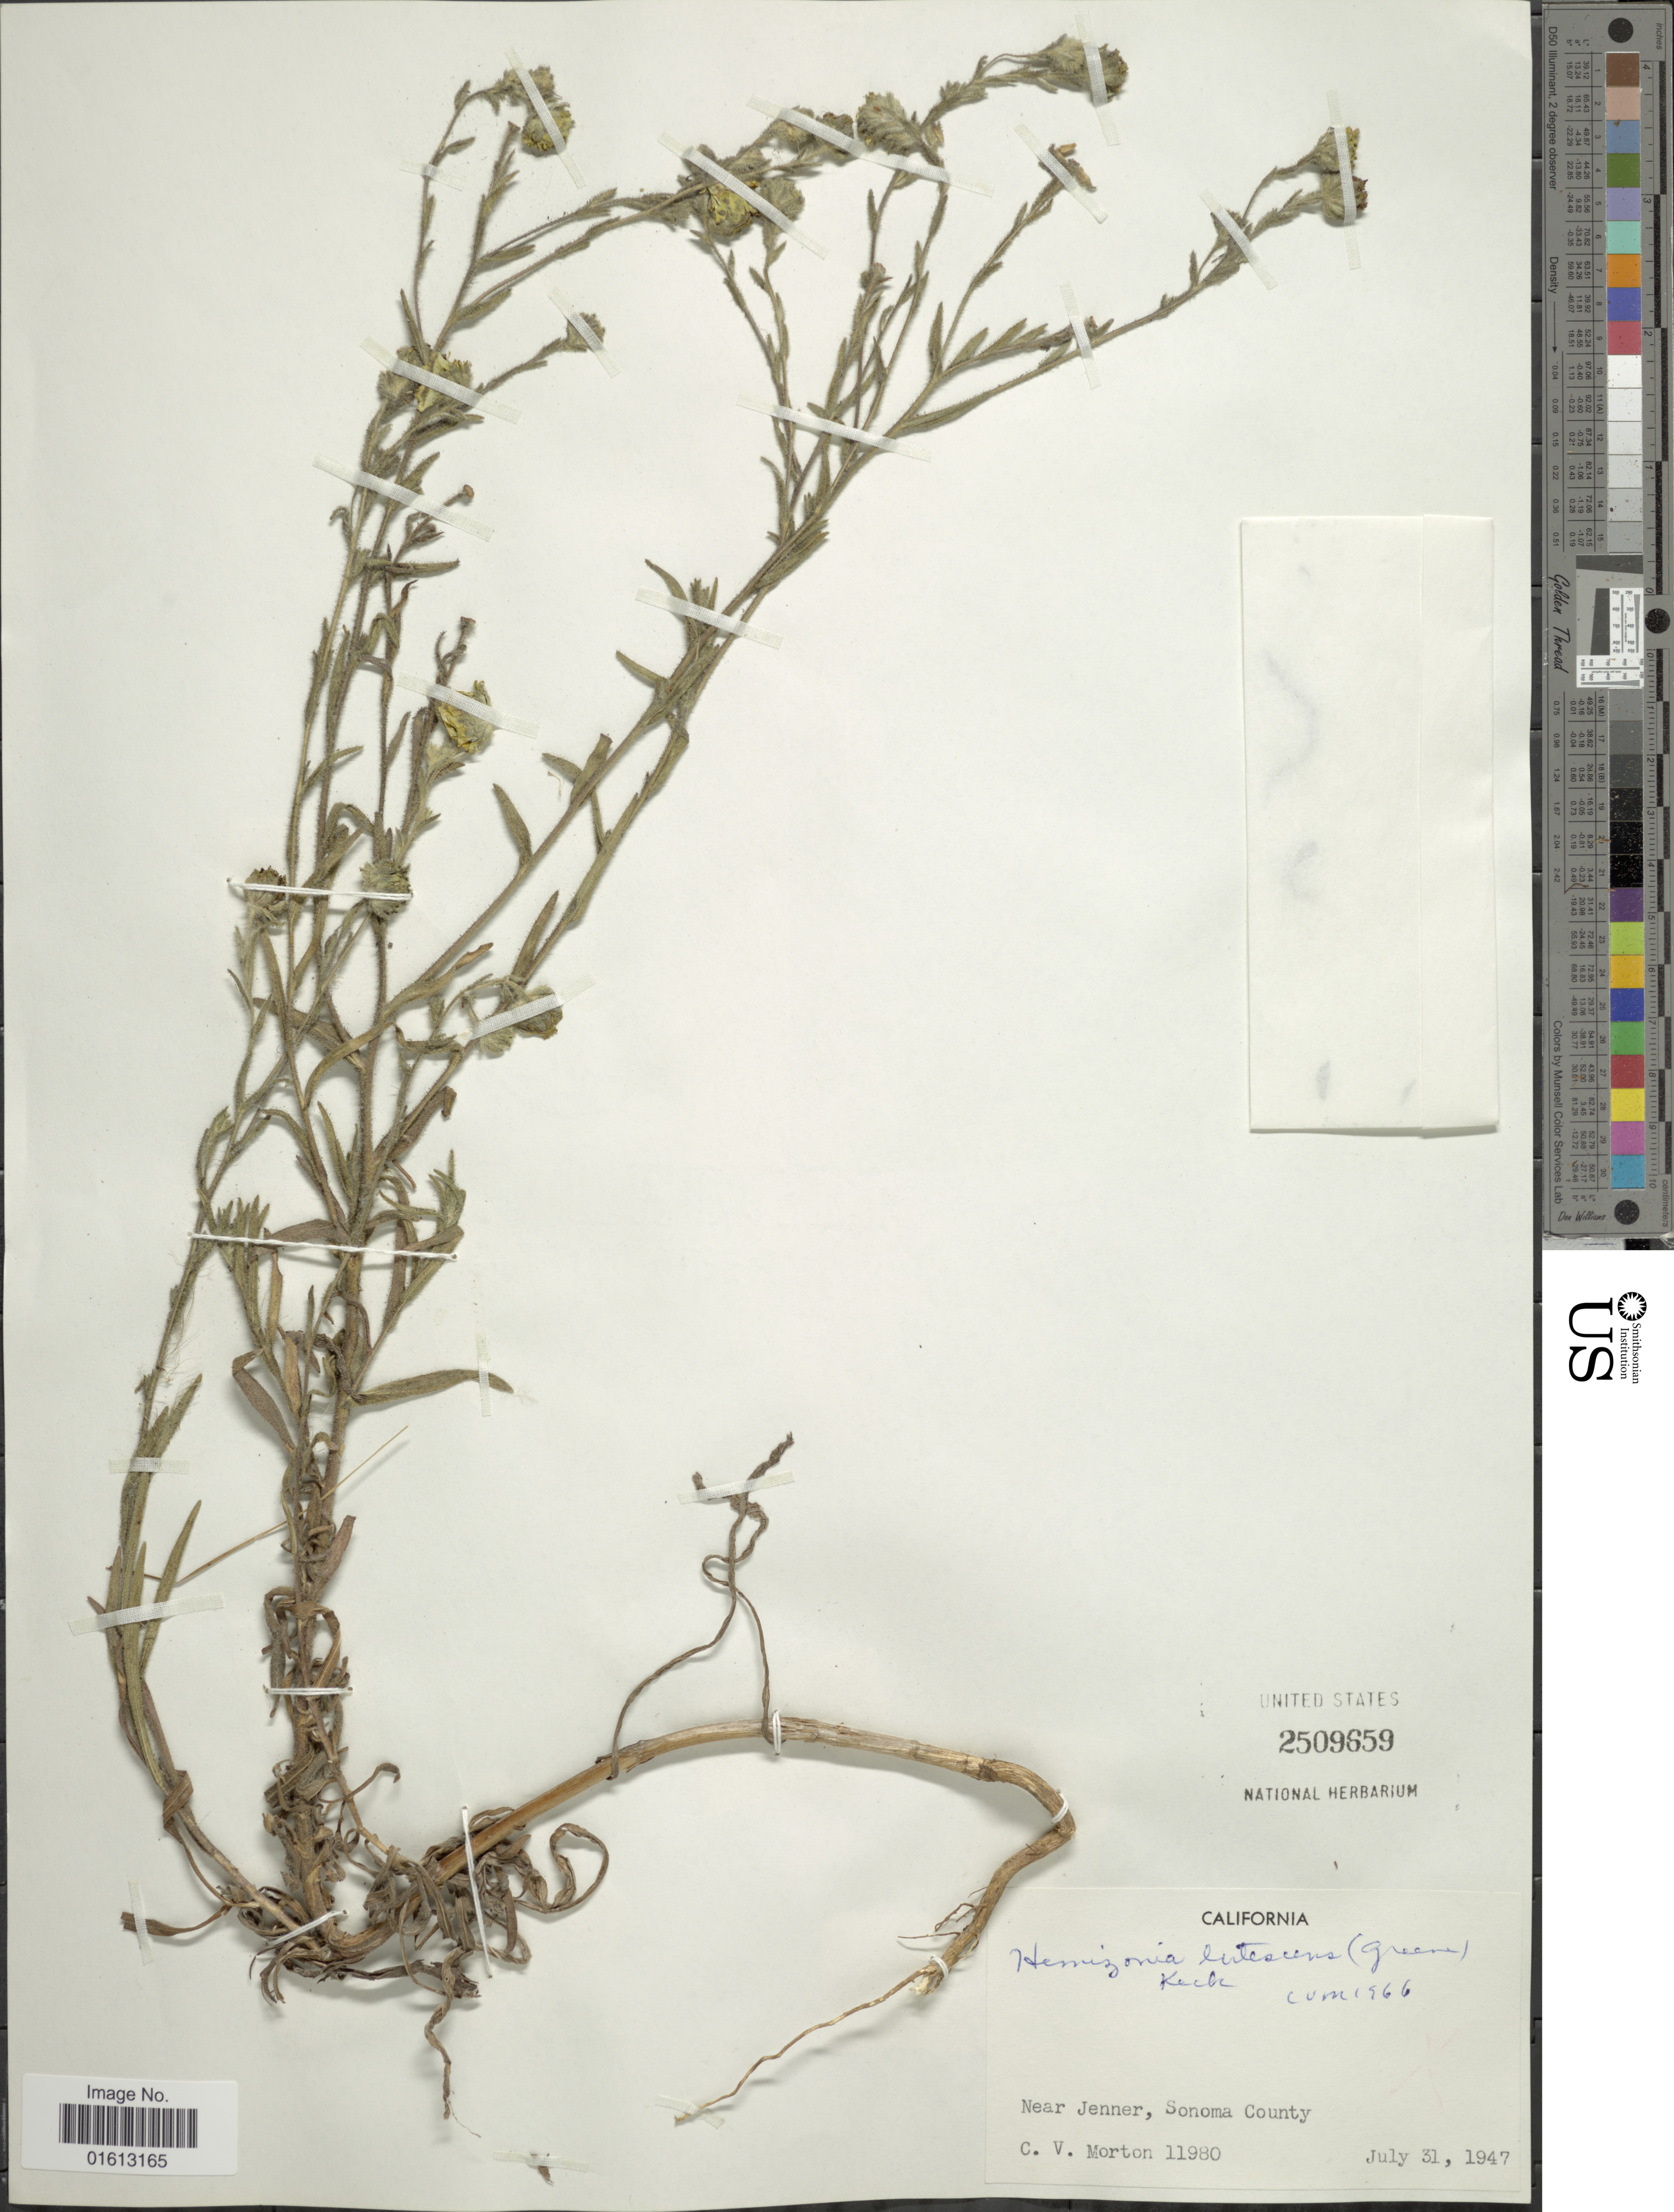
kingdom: Plantae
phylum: Tracheophyta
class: Magnoliopsida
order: Asterales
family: Asteraceae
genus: Hemizonia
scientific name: Hemizonia congesta subsp. lutescens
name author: (Greene) Babc. & H.M. Hall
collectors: C. V. Morton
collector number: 11980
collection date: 1947-07-31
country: United States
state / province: California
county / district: Sonoma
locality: Near Jenner, Sonoma County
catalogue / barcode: US 2509659